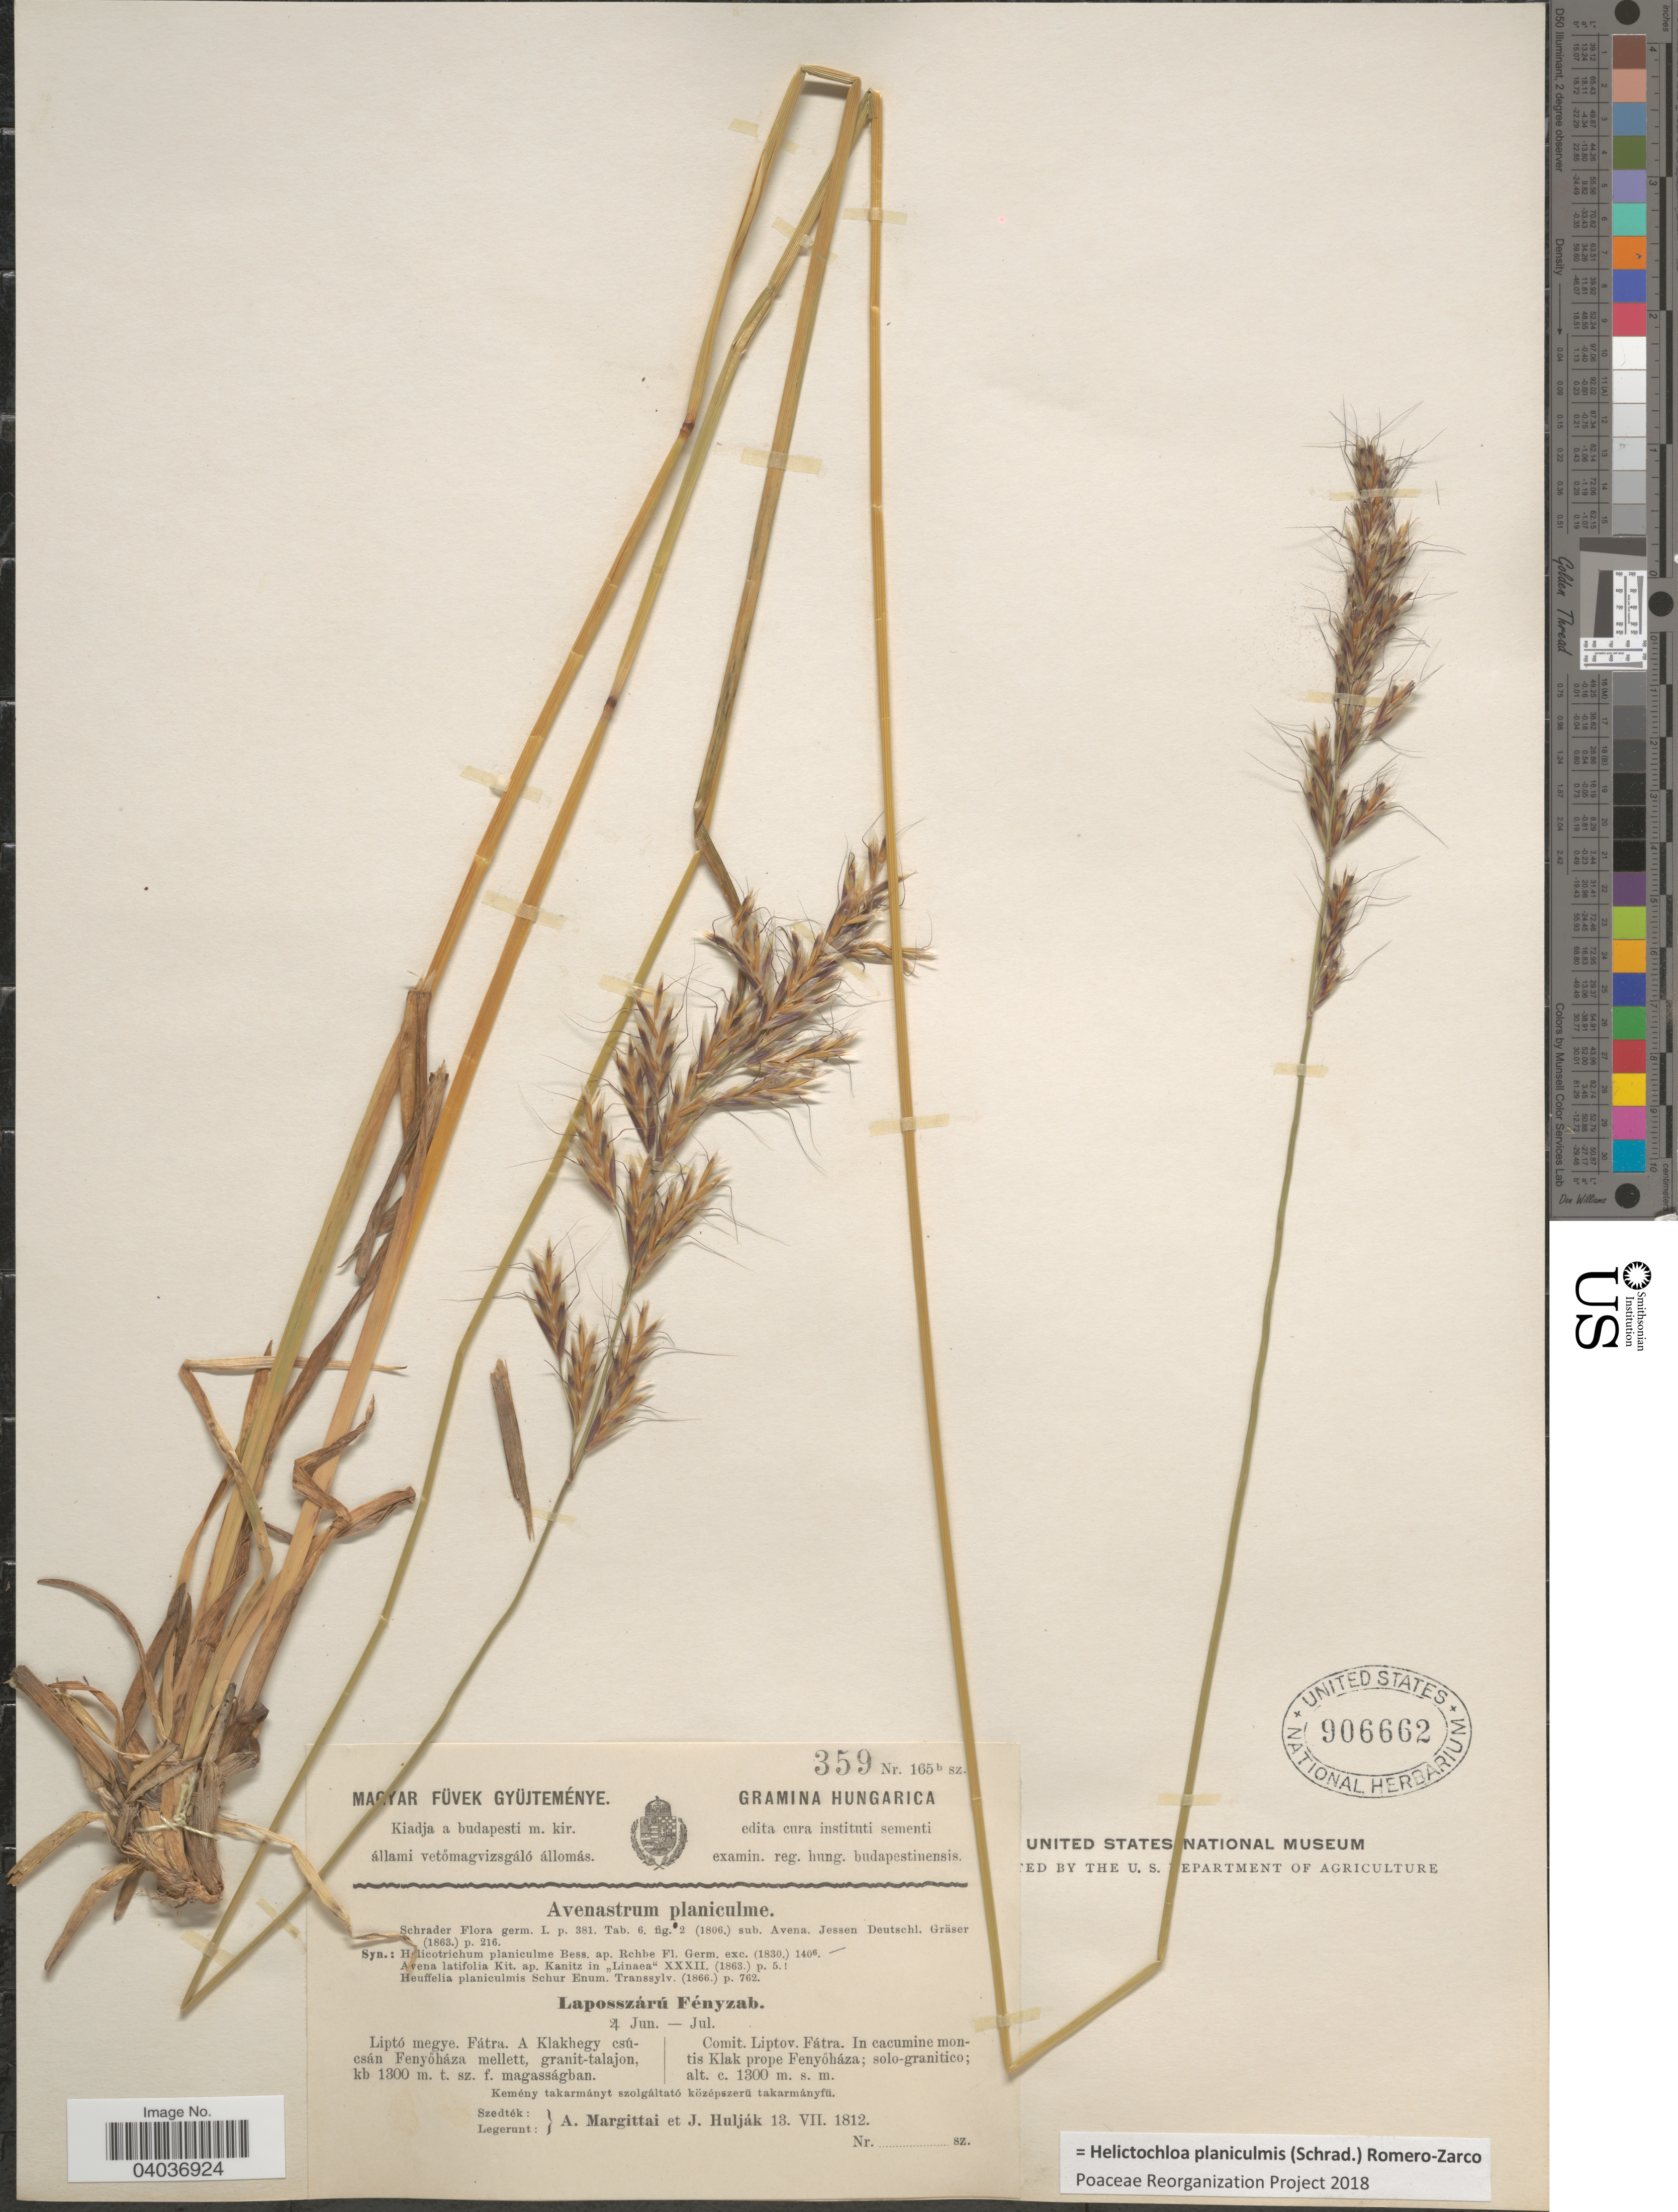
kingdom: Plantae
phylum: Tracheophyta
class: Liliopsida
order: Poales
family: Poaceae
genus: Helictochloa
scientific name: Helictochloa planiculmis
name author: (Schrad.) Romero Zarco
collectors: A. Margittai & J. Huljak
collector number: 165b sz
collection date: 1812-07-13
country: Hungary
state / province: Budapest, Capital District of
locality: Hungarica. Comit. Liptov. Fátra. In cacumine montis Klak prope Fenyöhàza; solo-granitico.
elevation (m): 1300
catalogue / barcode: US 906662